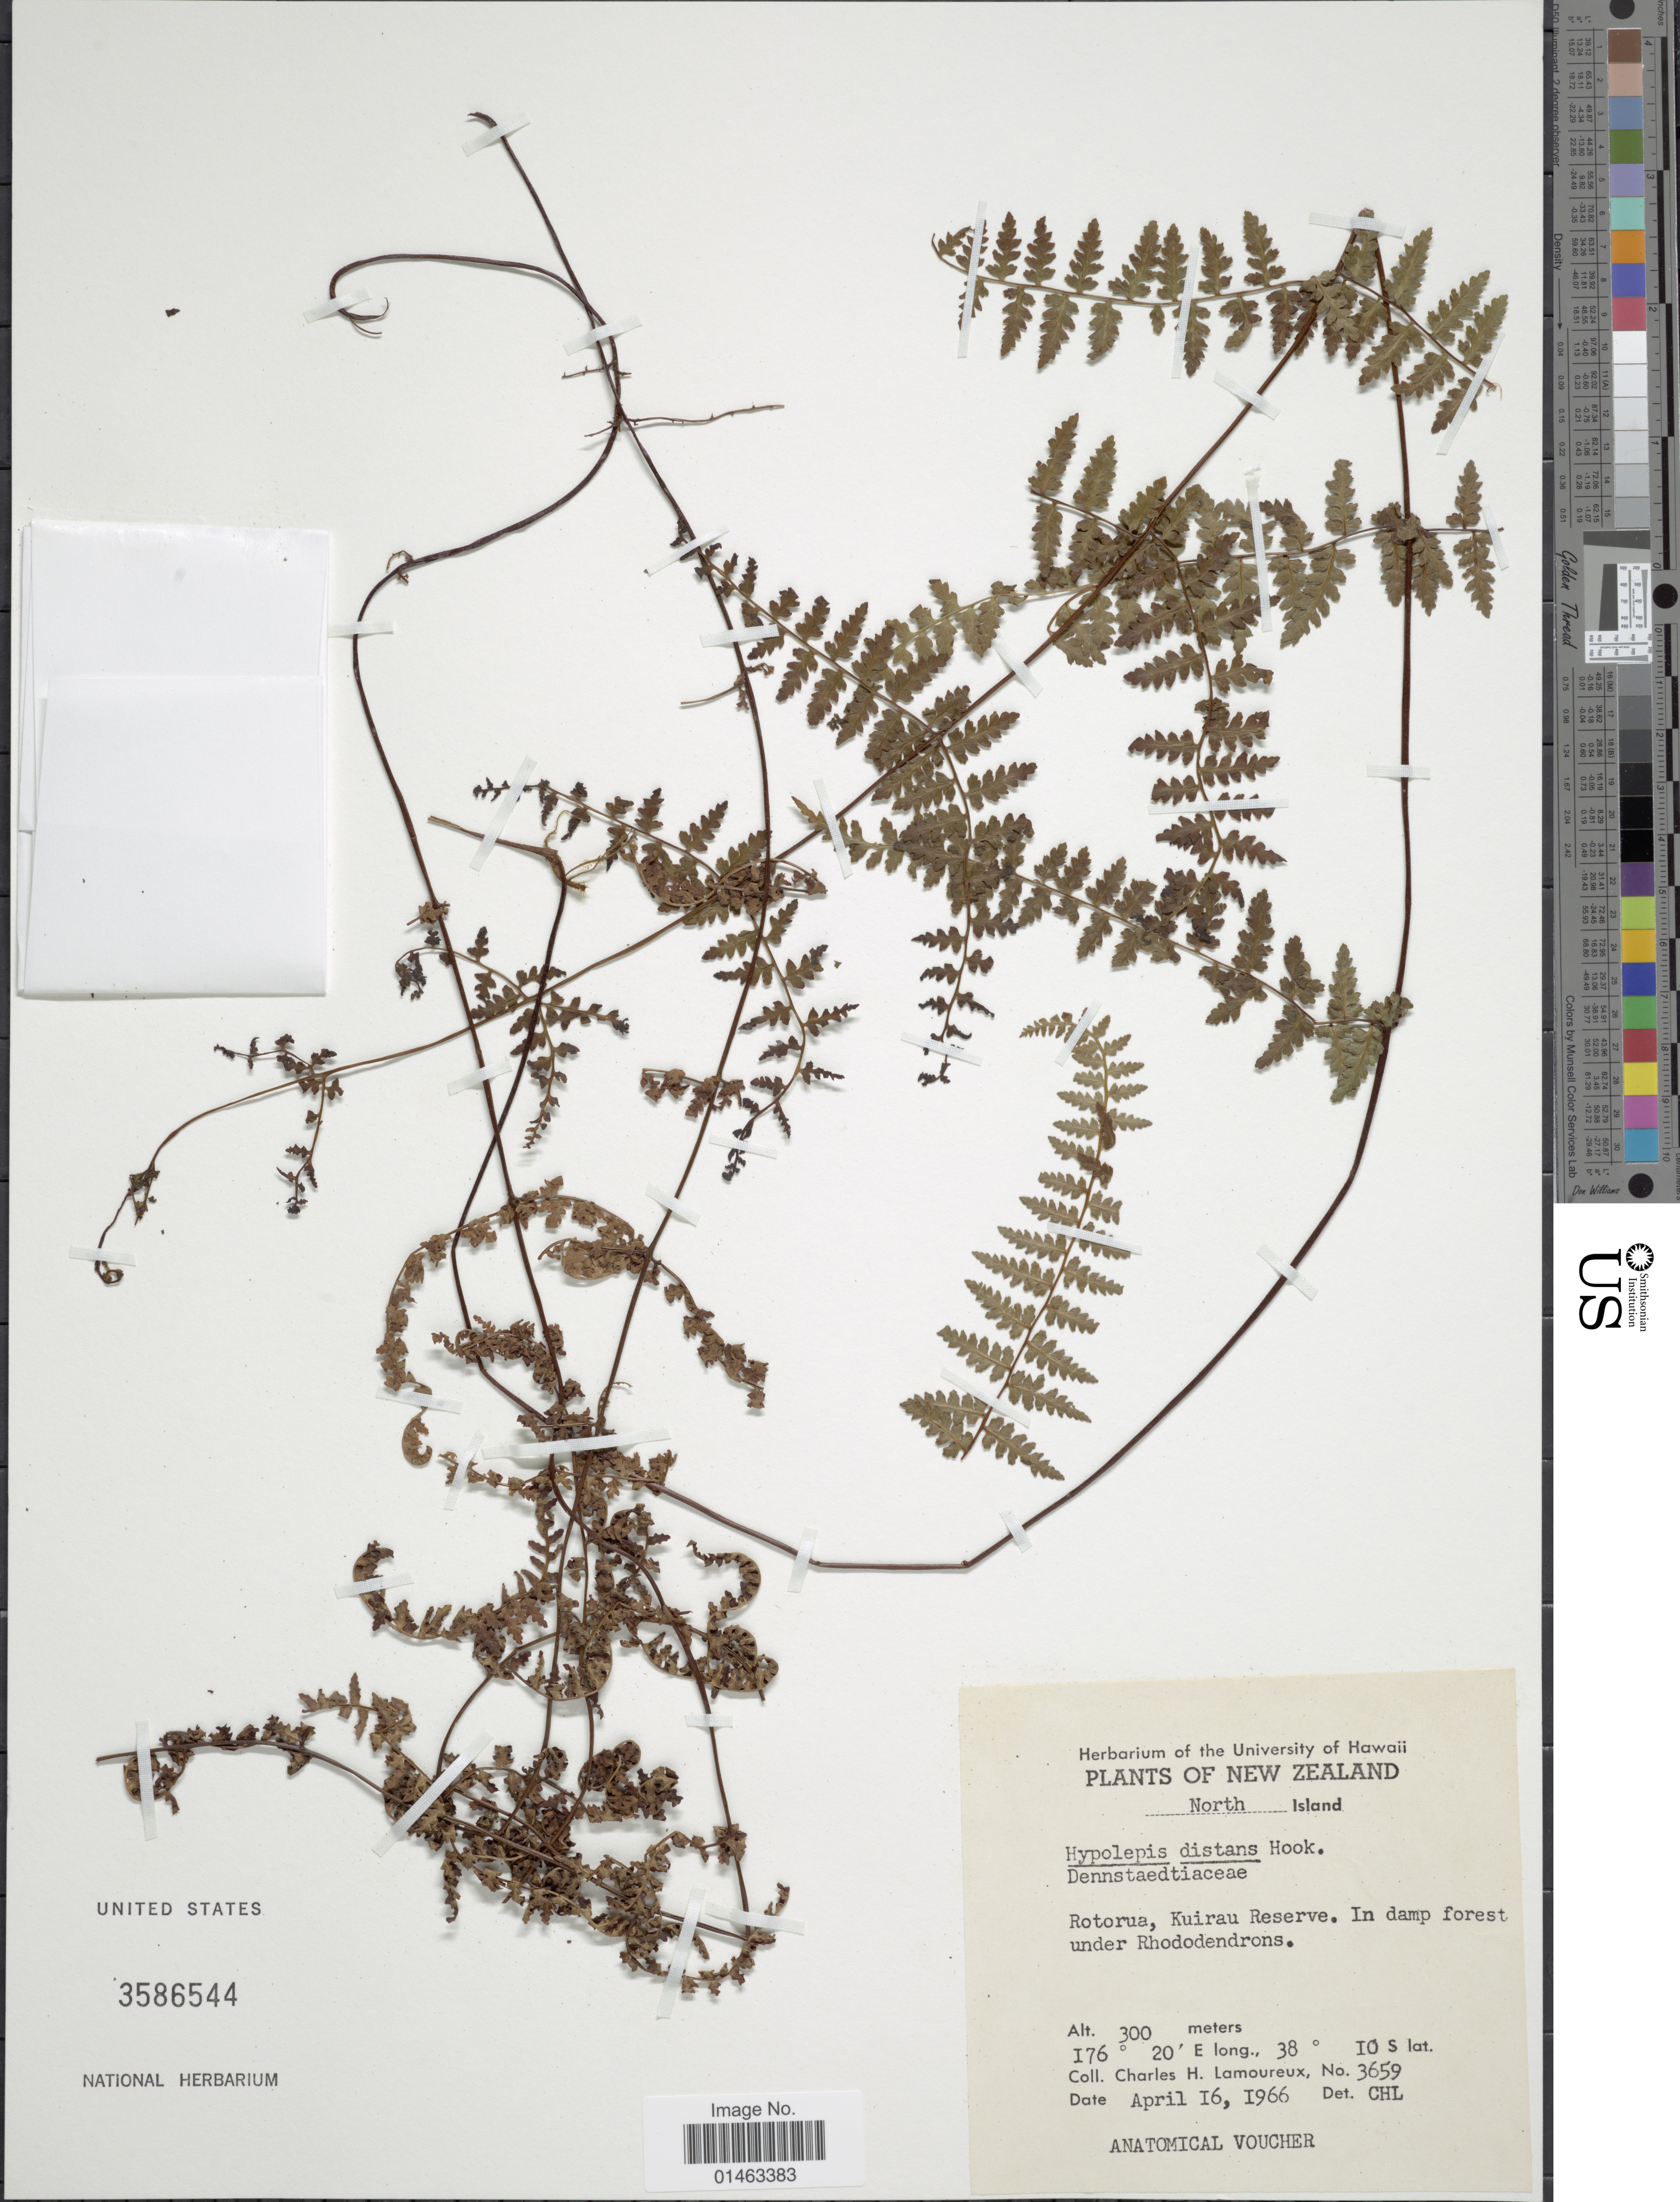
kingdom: Plantae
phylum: Tracheophyta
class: Polypodiopsida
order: Polypodiales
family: Dennstaedtiaceae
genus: Hypolepis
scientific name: Hypolepis distans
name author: (Colenso) Hook.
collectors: C. H. Lamoureux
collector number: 3659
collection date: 1966-04-16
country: New Zealand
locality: North Island. Rotorua, Kuirau reserve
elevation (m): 300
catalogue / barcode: US 3586544